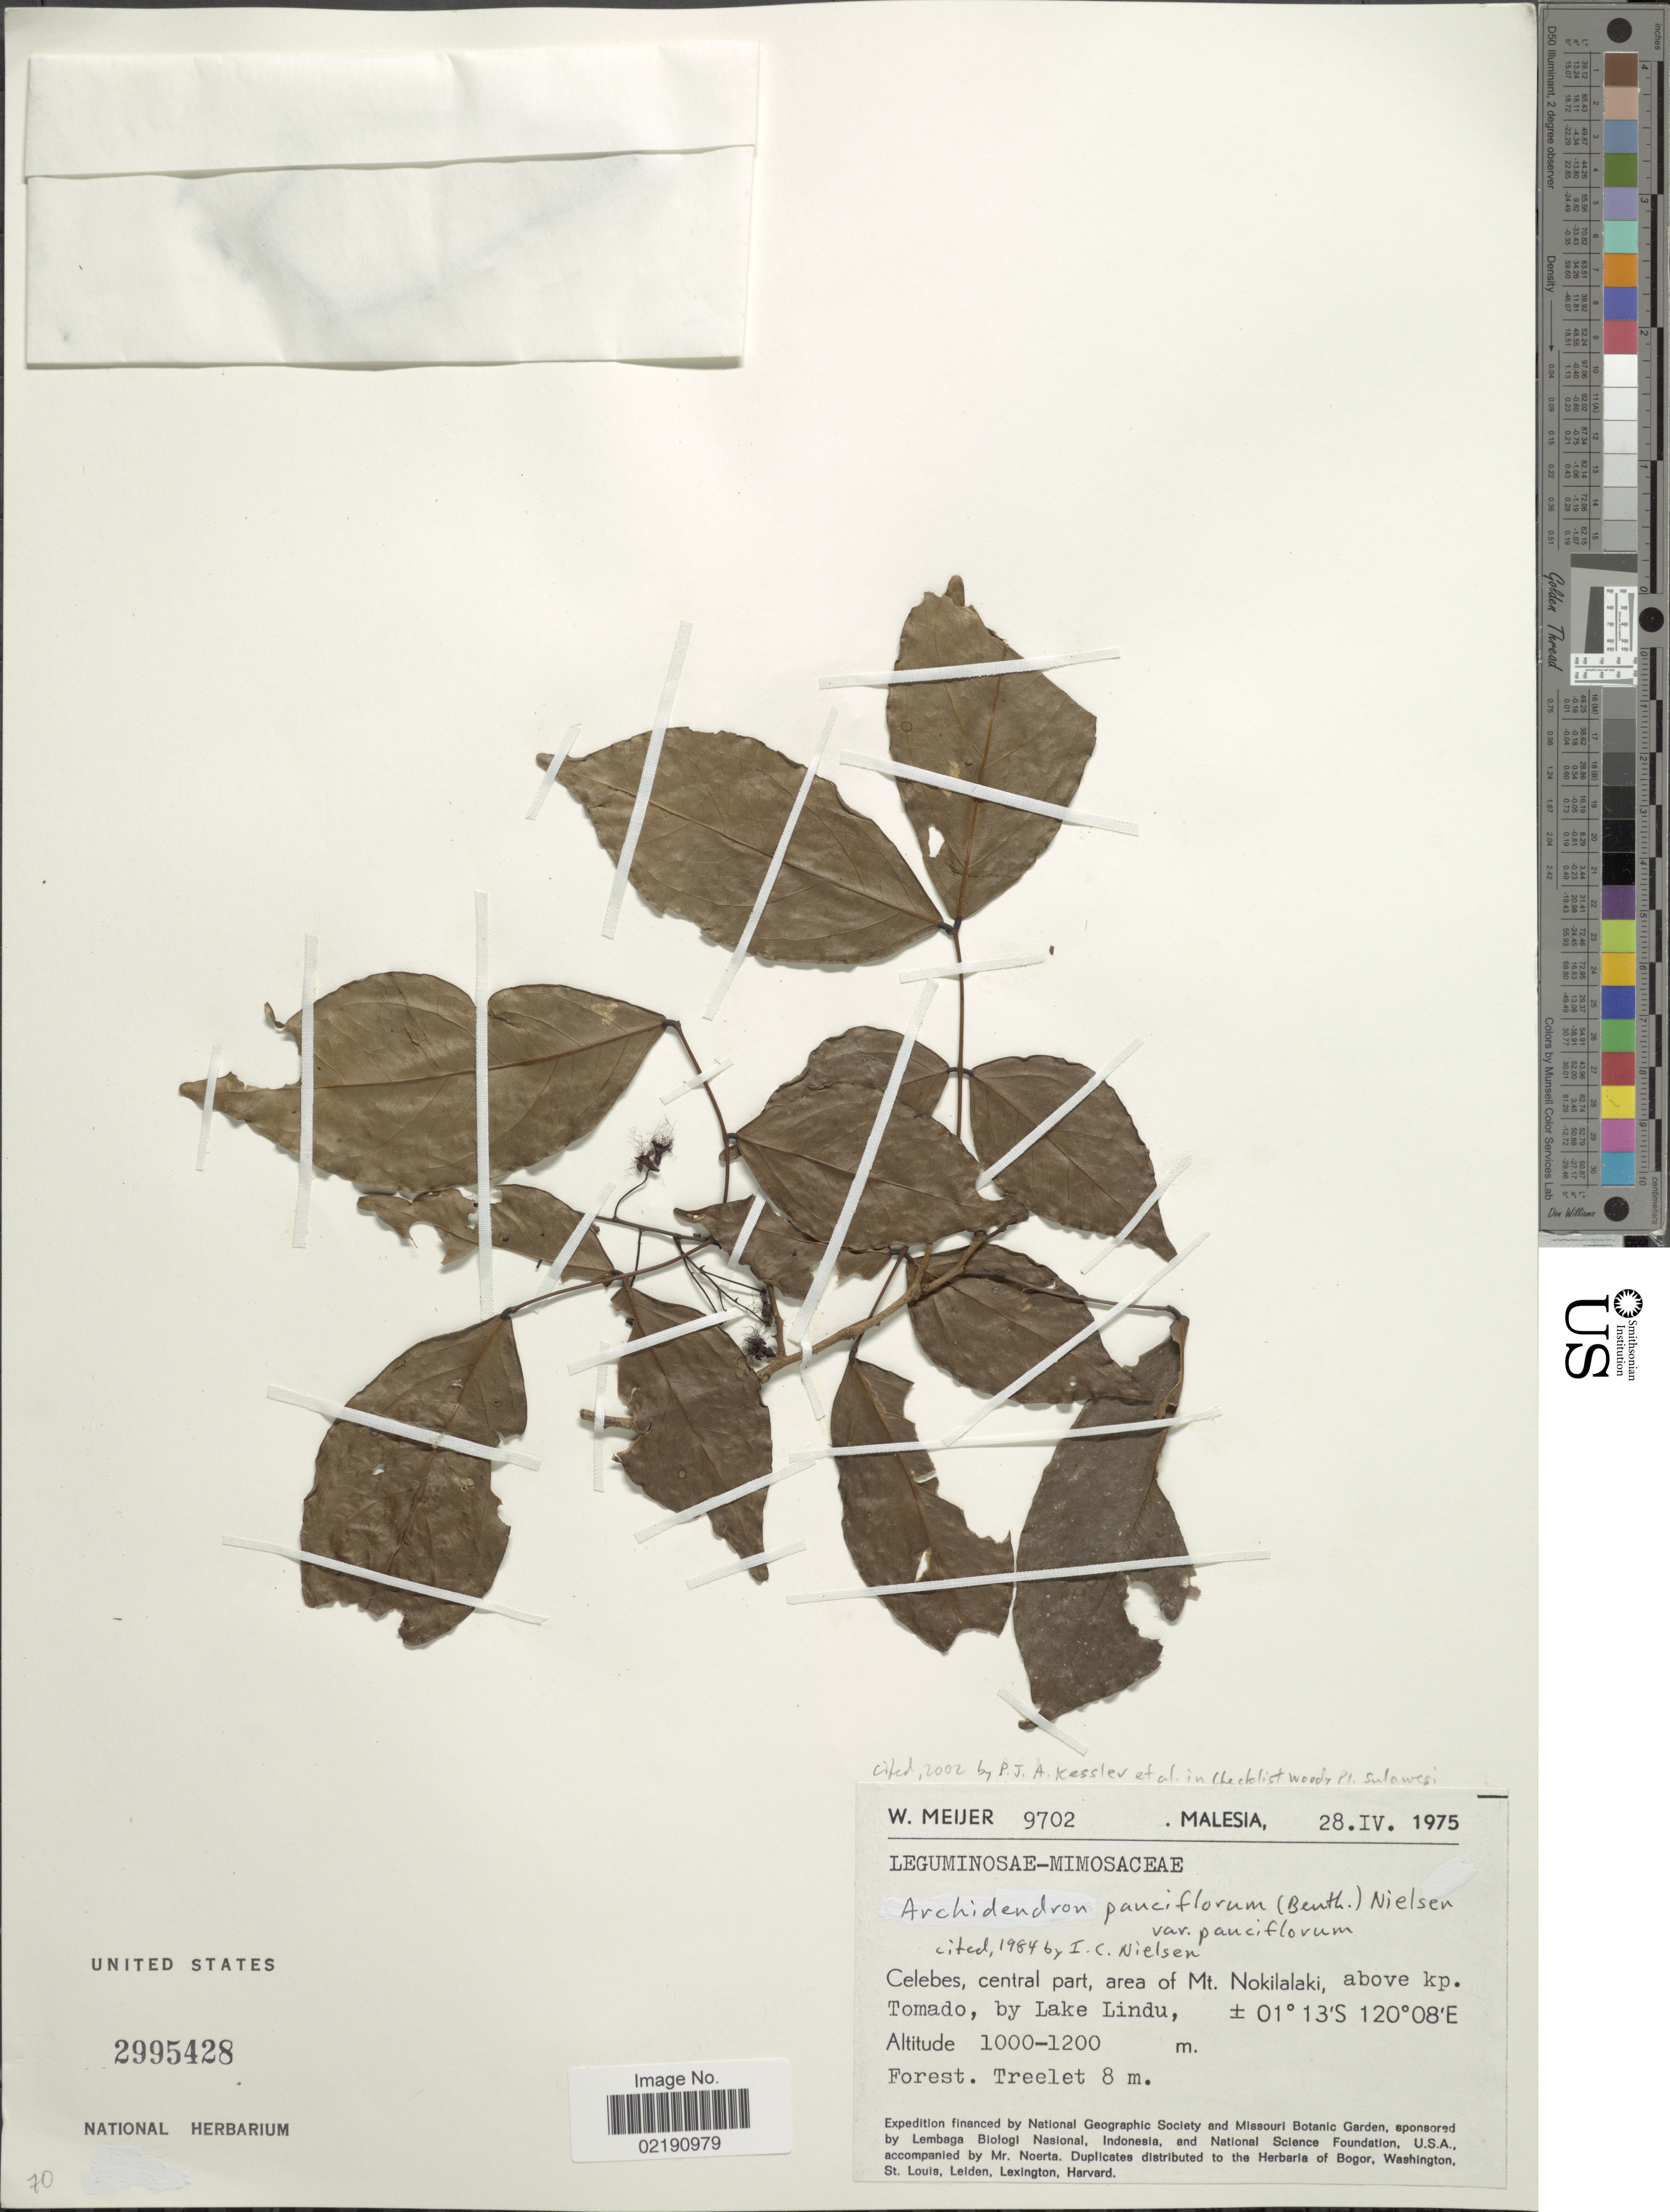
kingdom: Plantae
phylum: Tracheophyta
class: Magnoliopsida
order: Fabales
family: Fabaceae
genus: Archidendron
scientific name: Archidendron pauciflorum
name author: (Benth.) I.C. Nielsen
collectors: W. Meijer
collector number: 9702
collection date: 1975-04-28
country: Malaysia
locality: Celebes, central part, are of Mt. Nokilalaki, above kp. Tomado, by Lake Lindu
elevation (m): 1000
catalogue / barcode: US 2995428